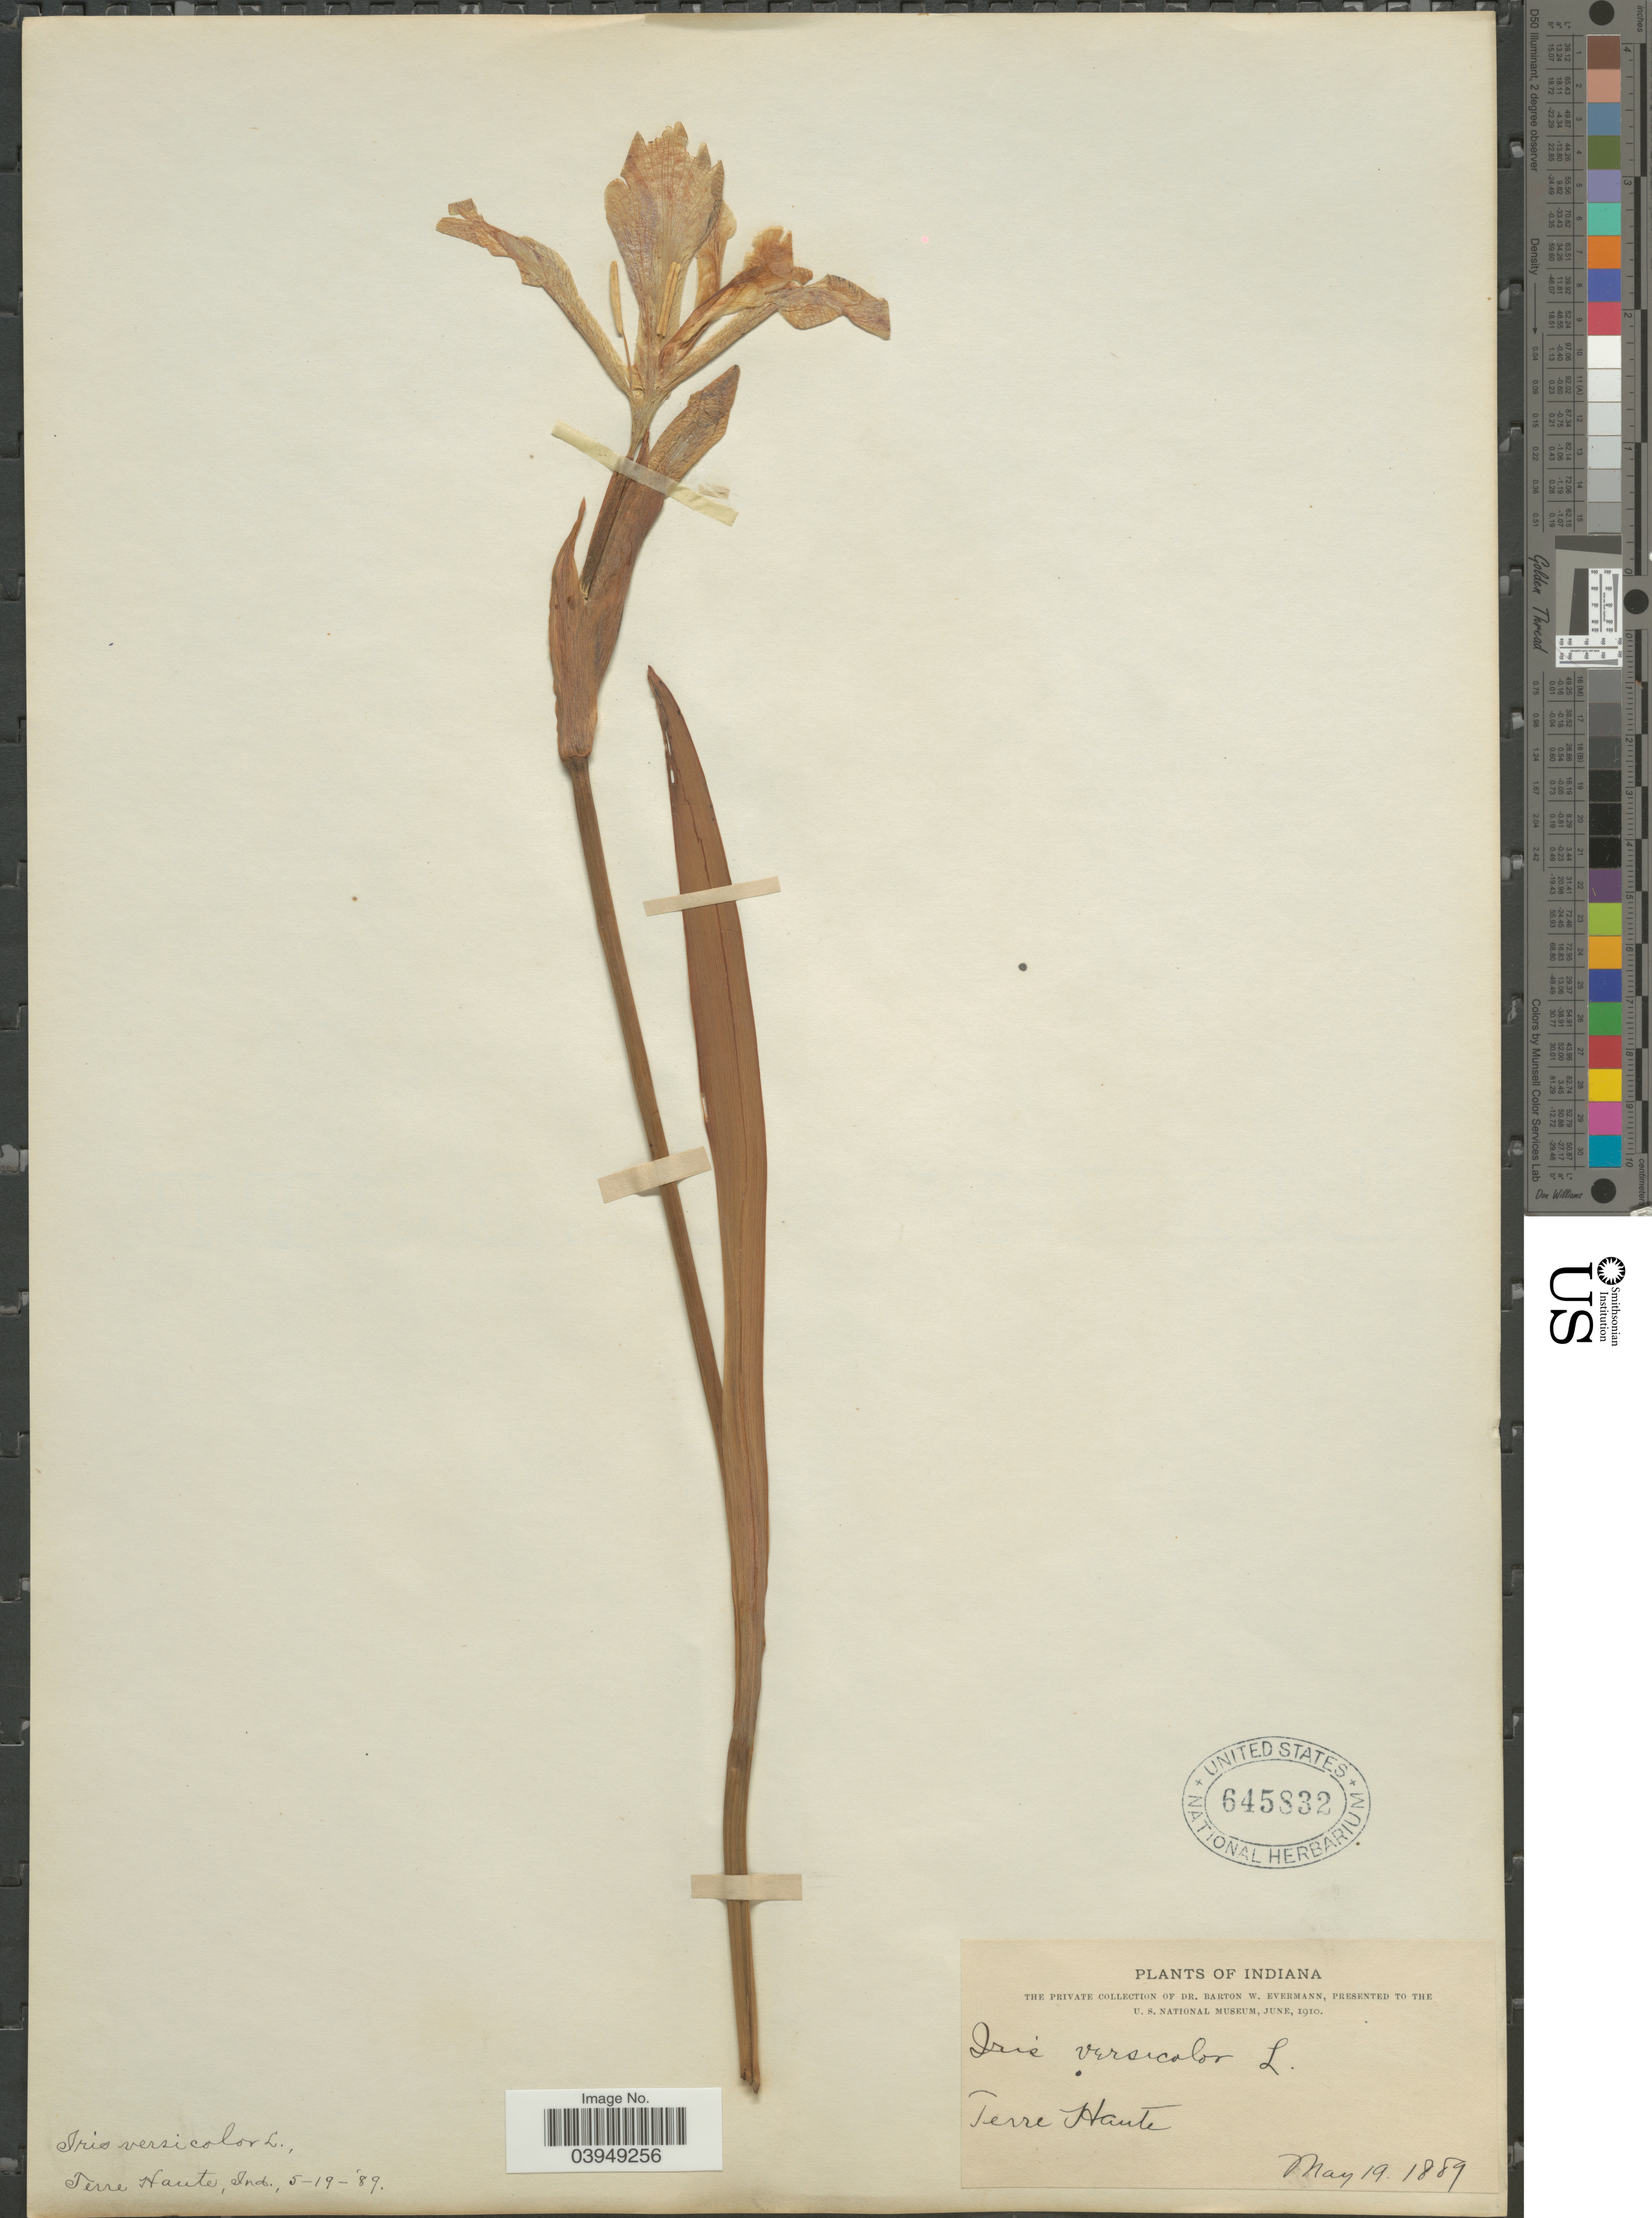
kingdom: Plantae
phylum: Tracheophyta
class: Liliopsida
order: Asparagales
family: Iridaceae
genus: Iris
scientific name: Iris versicolor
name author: L.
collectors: B. W. Evermann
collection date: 1889-05-19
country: United States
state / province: Indiana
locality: Terre Haute.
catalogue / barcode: US 645832